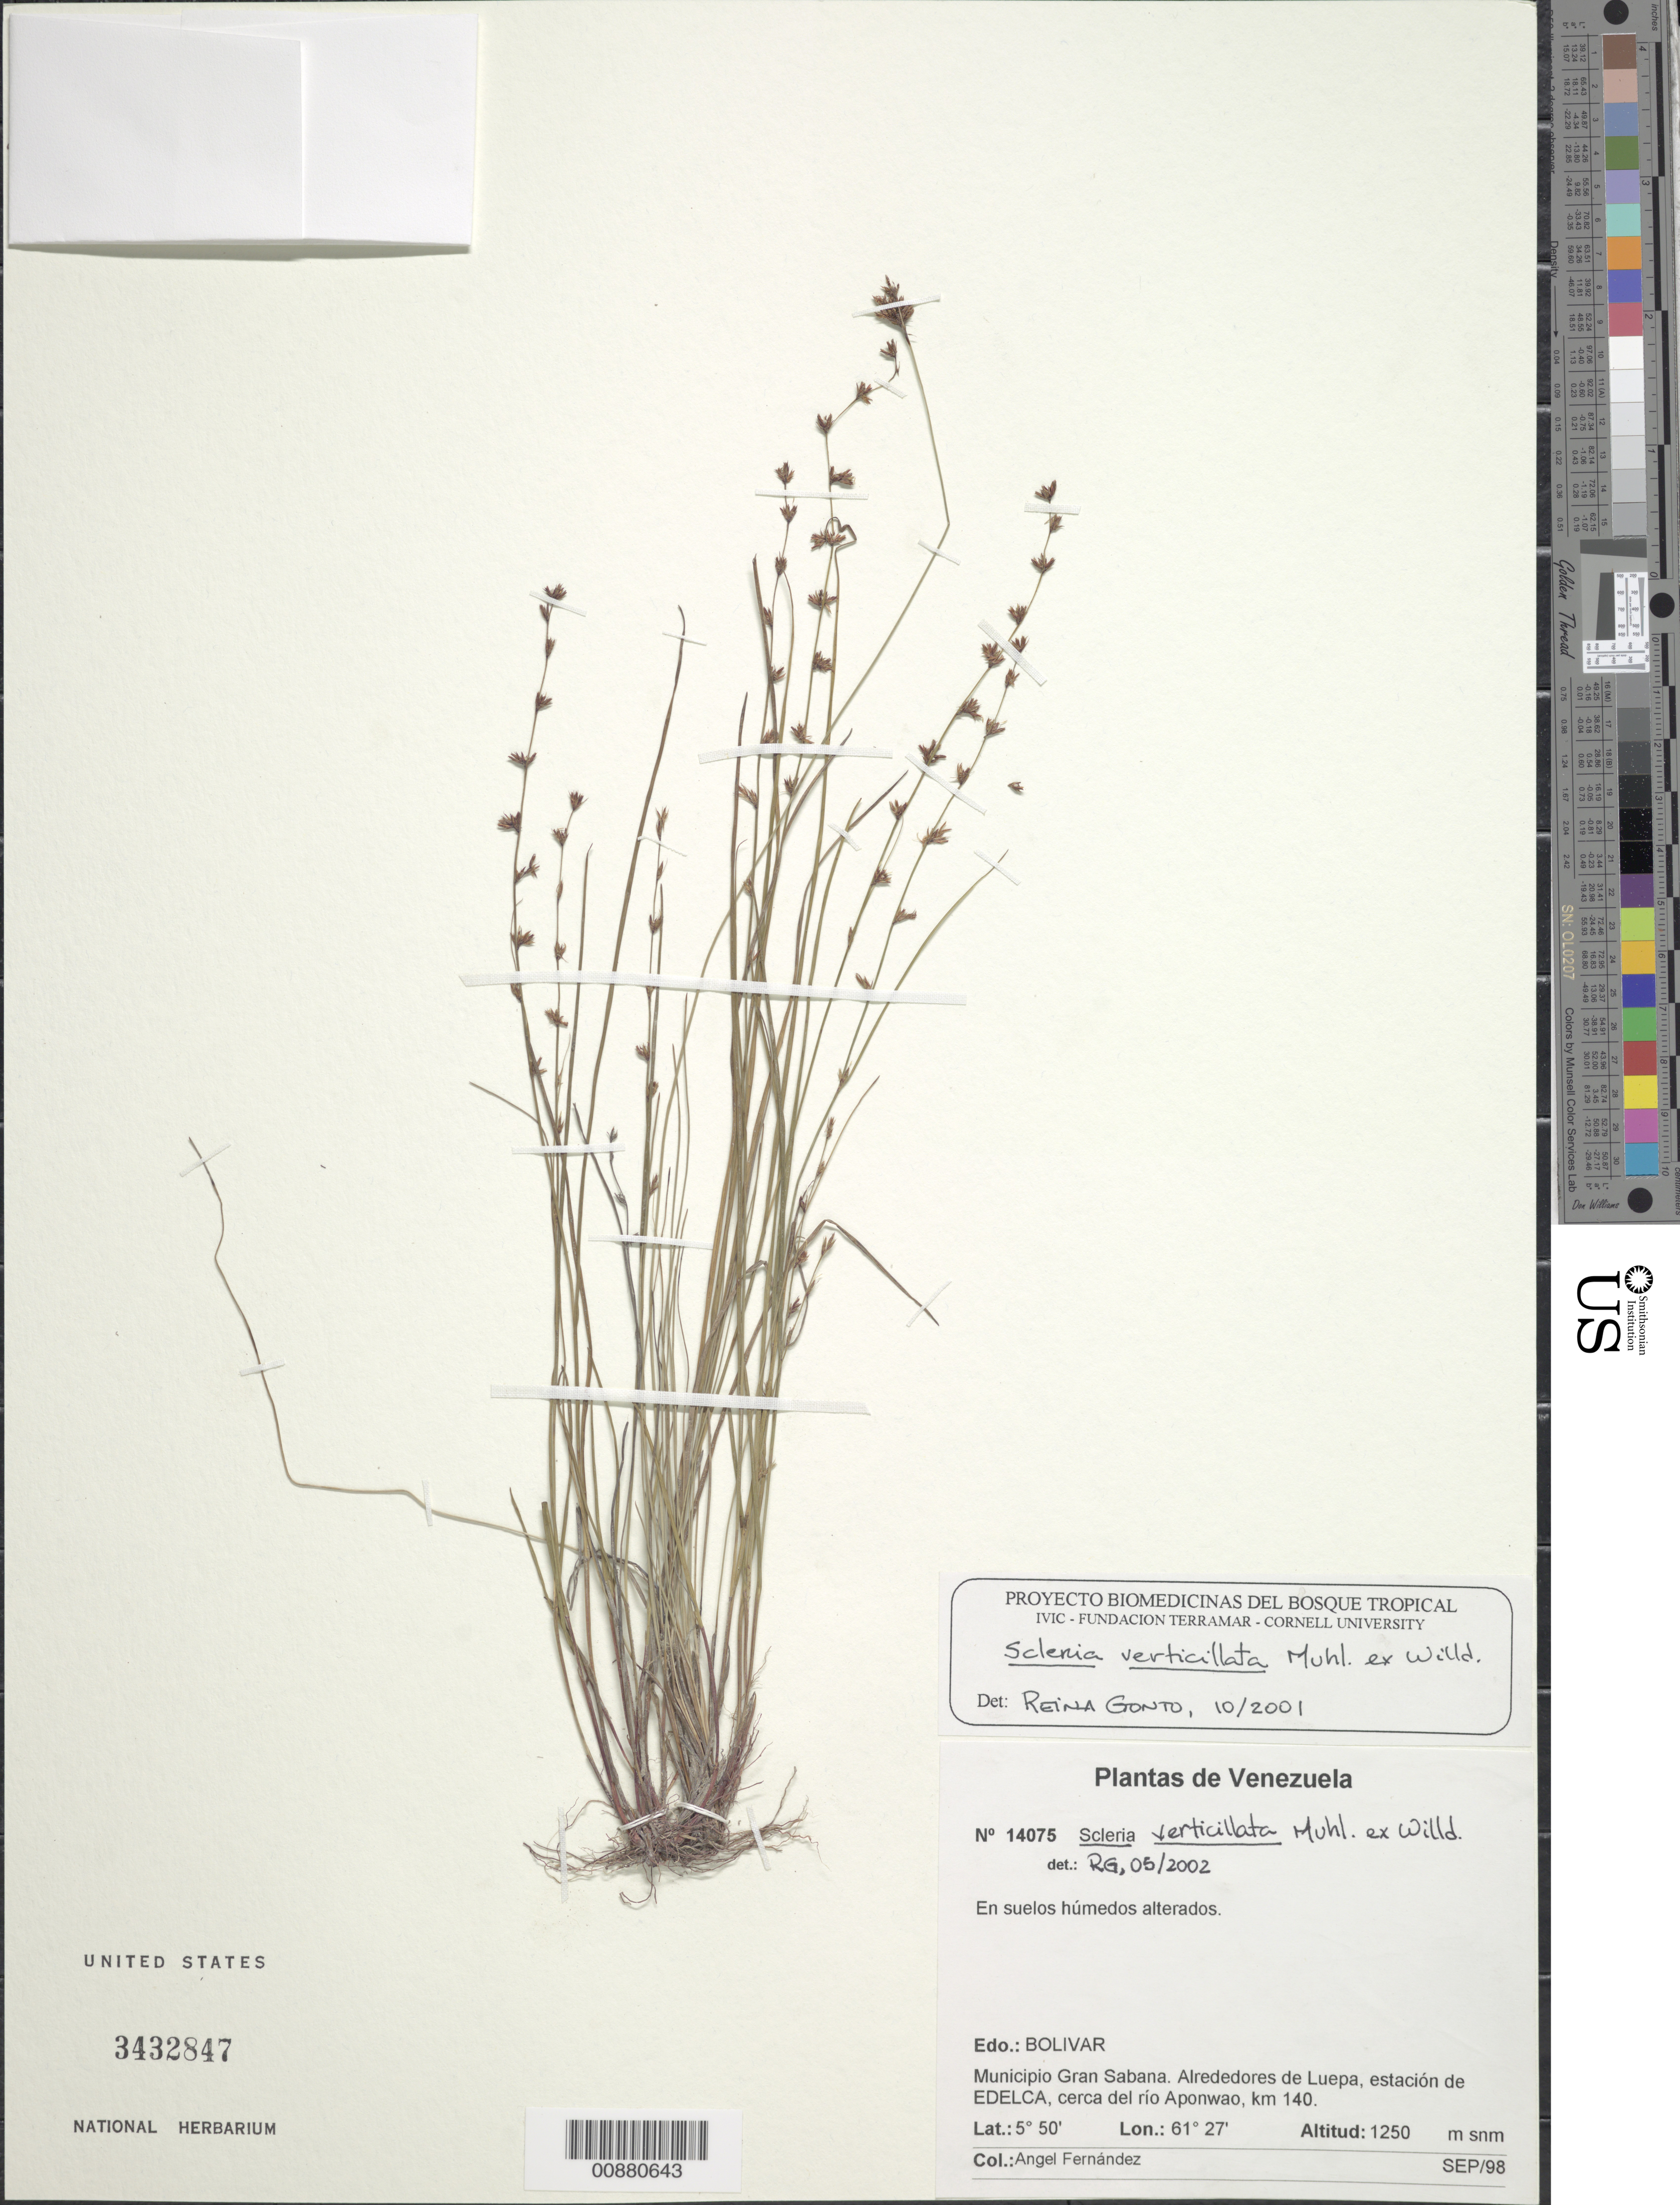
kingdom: Plantae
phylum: Tracheophyta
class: Liliopsida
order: Poales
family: Cyperaceae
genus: Scleria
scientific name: Scleria verticillata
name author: Muhl. ex Willd.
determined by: Gonto, R.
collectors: A. Fernández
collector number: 14075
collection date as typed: Sep-98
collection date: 1998-09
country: Venezuela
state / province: Bolívar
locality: Mun. Gran Sabana, Luepa, estacion de EDELCA, cerca del Aponwao, km 140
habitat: Suelos humedos alterados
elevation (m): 1250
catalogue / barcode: US 3432847